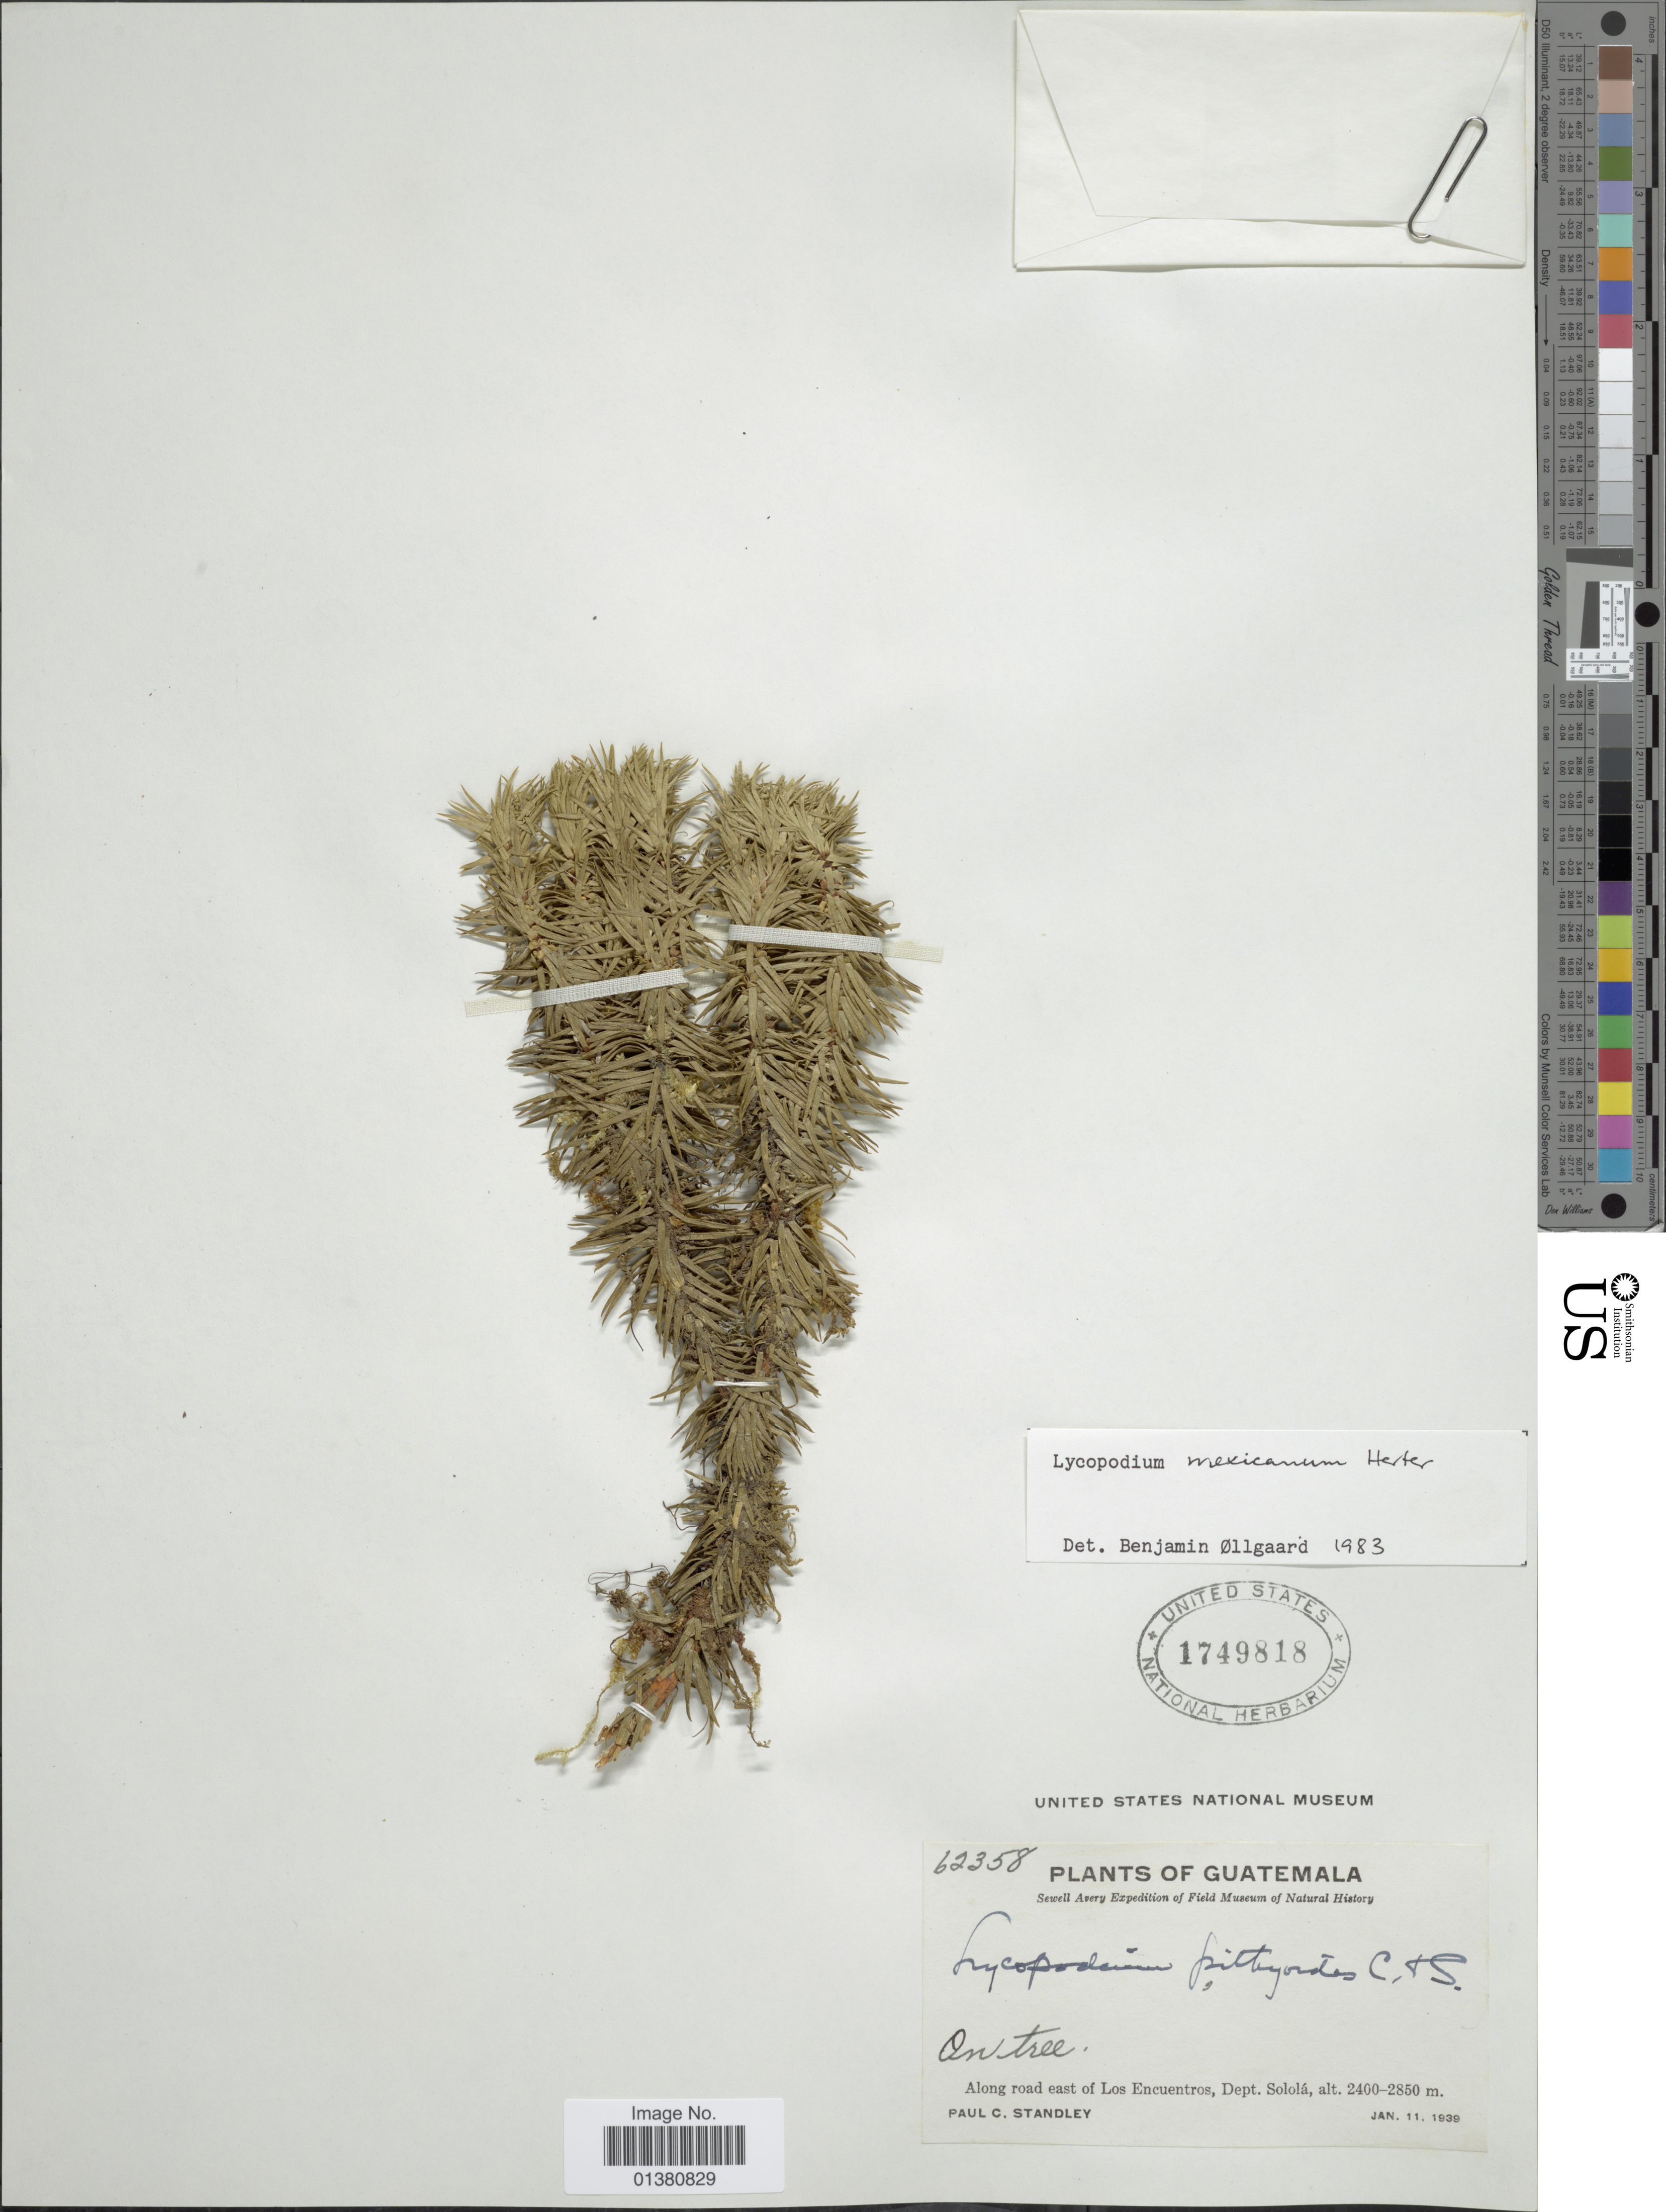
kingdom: Plantae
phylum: Tracheophyta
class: Lycopodiopsida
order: Lycopodiales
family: Lycopodiaceae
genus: Phlegmariurus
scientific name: Phlegmariurus mexicanus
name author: (Herter) B. Øllg.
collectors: P. C. Standley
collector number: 62358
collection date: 1939-07-11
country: Guatemala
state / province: Sololá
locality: Along road east of Los Encuentros, Dept.Sololá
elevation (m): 2400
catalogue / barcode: US 1749818